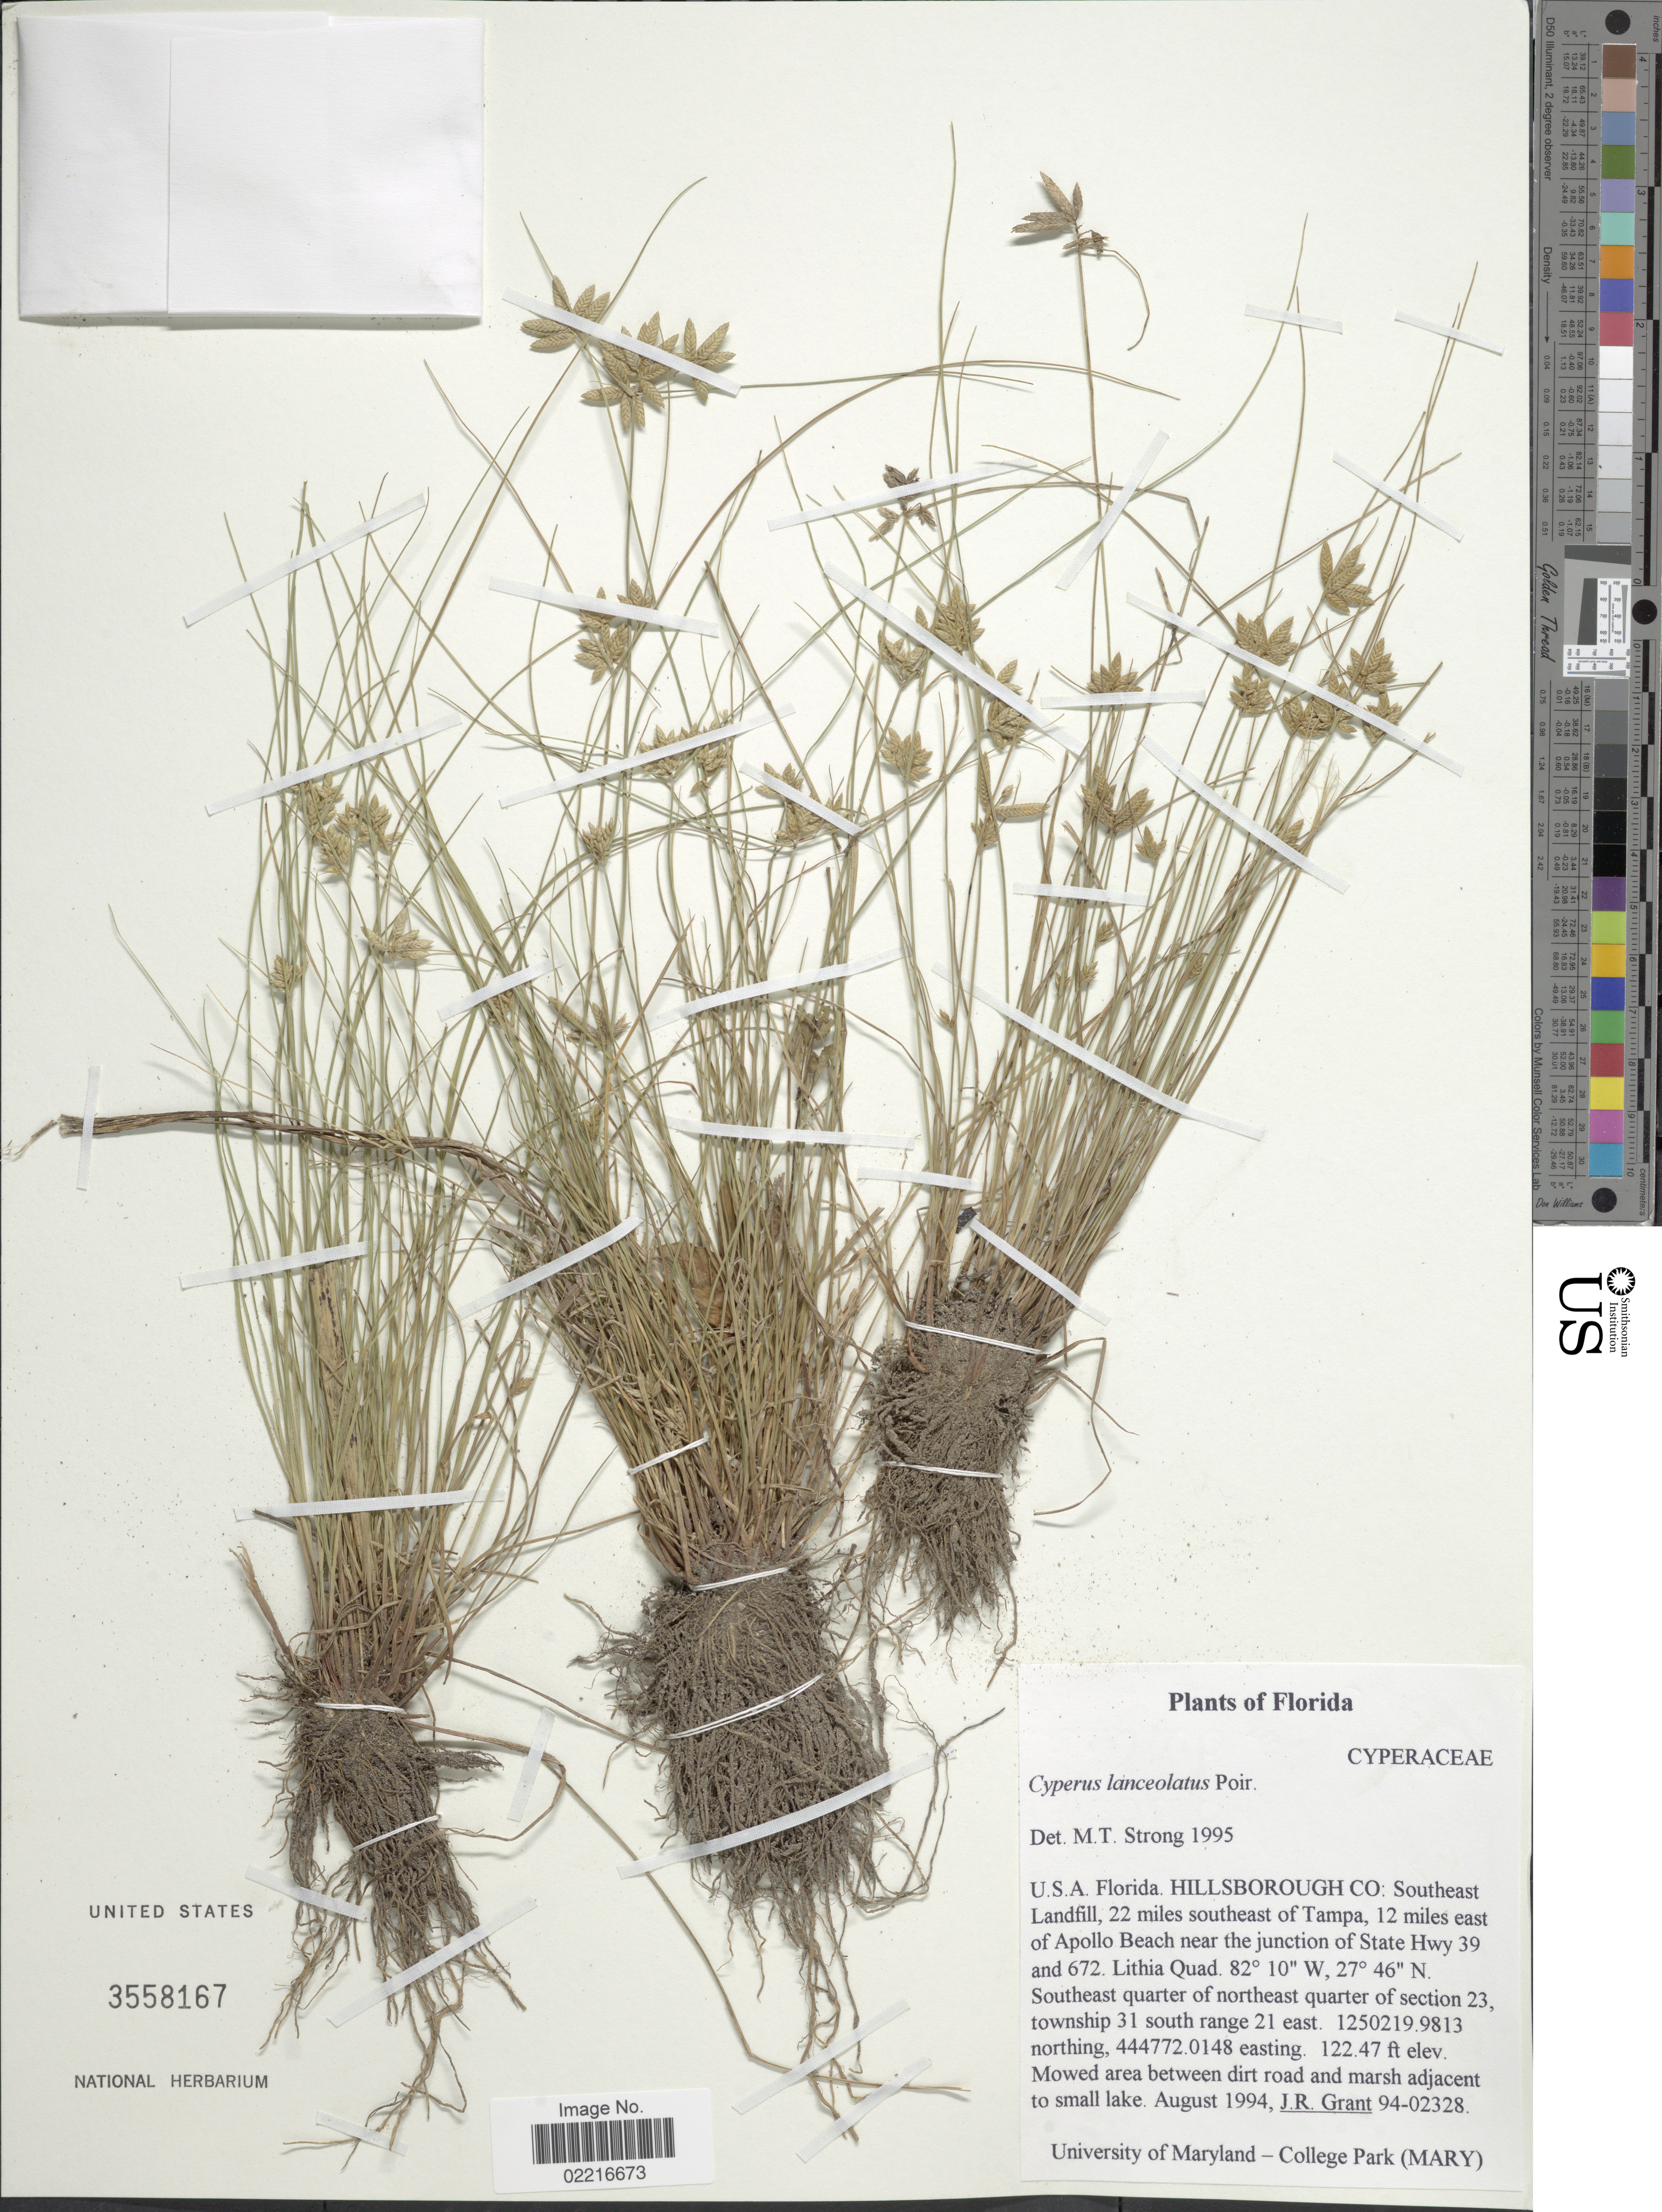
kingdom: Plantae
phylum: Tracheophyta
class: Liliopsida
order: Poales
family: Cyperaceae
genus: Cyperus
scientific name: Cyperus lanceolatus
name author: Poir.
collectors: J. Grant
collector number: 94-02328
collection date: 1994-08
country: United States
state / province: Florida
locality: Hillsborough Co.: Southeast Landfill, 22 miles southeast of Tampa, 12 miles east of Apollo Beach near the junction of State Hwy 39 and 672. Lithia Quad. Southeast quarter of northeast quarter of section 23, township 31 south range 21 east 1250219.9813 northing, 444772.0148 easting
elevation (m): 37.33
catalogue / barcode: US 3558167